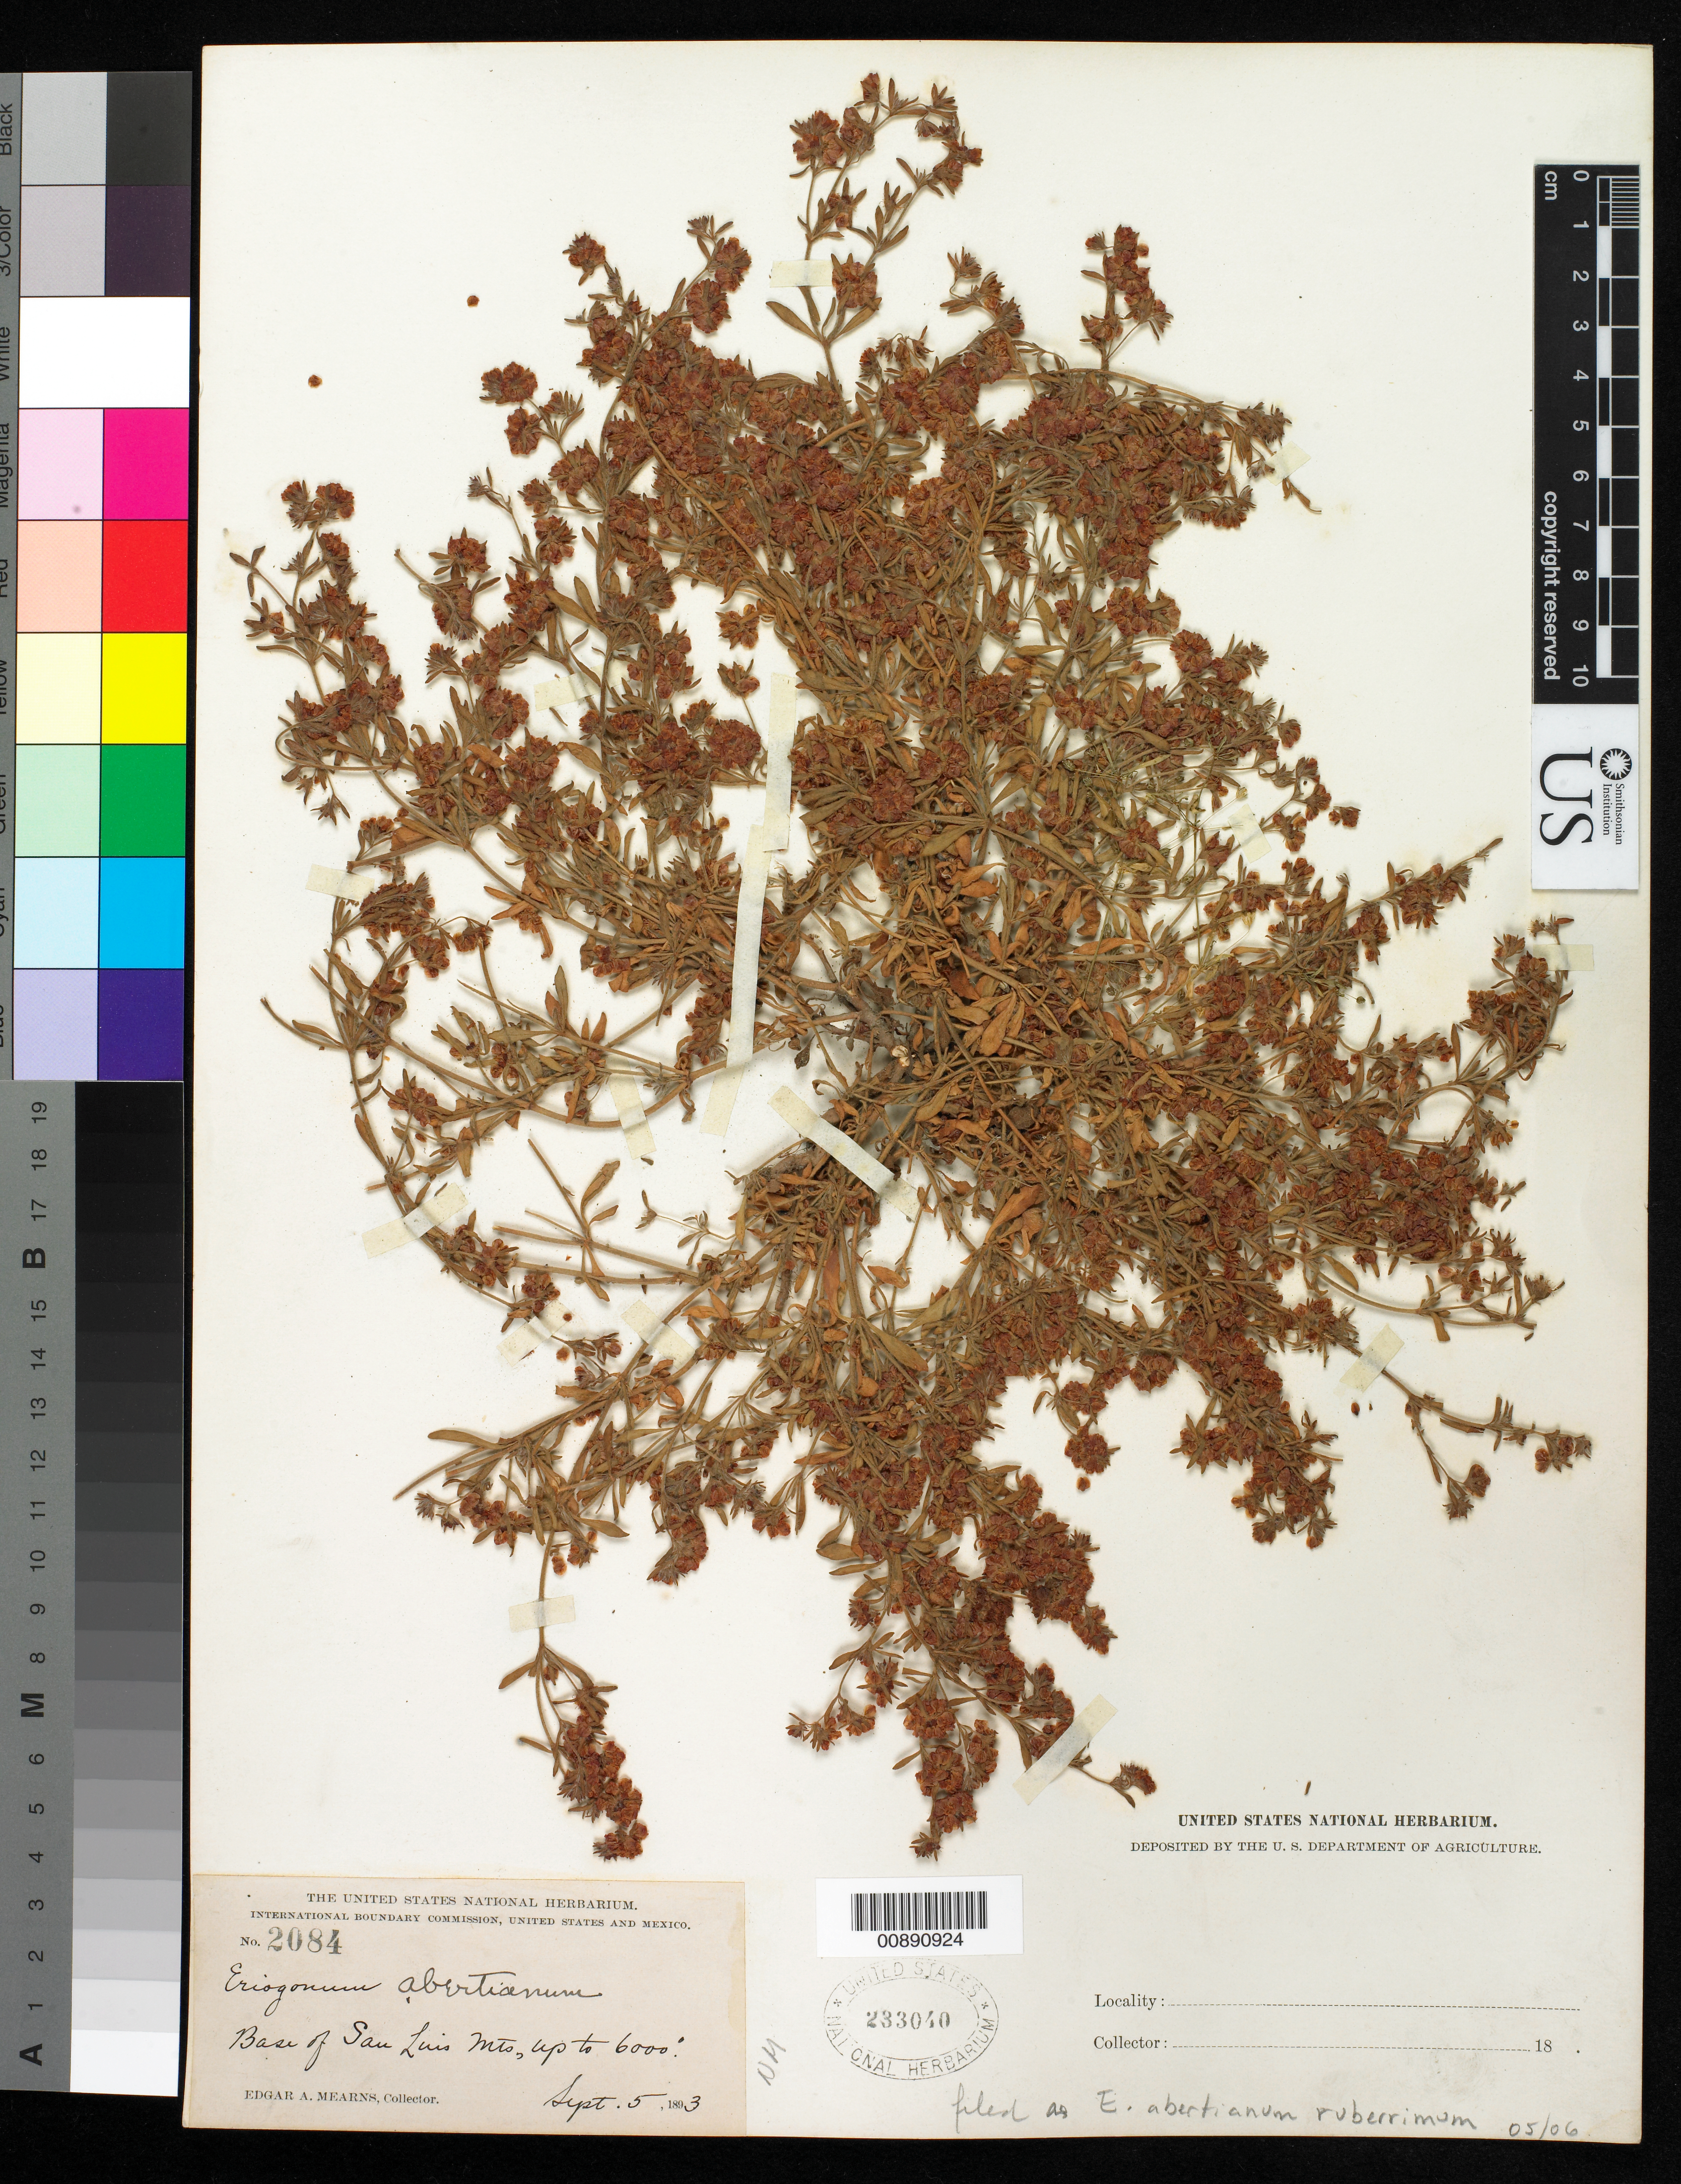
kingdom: Plantae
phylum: Tracheophyta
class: Magnoliopsida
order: Caryophyllales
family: Polygonaceae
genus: Eriogonum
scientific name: Eriogonum abertianum var. ruberrimum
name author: (Gand.) Gand.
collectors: E. A. Mearns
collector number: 2084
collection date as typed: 05 Sep 1893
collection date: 1893-09-05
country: United States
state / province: New Mexico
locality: Base of San Luis Mts.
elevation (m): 1829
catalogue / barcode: US 233040